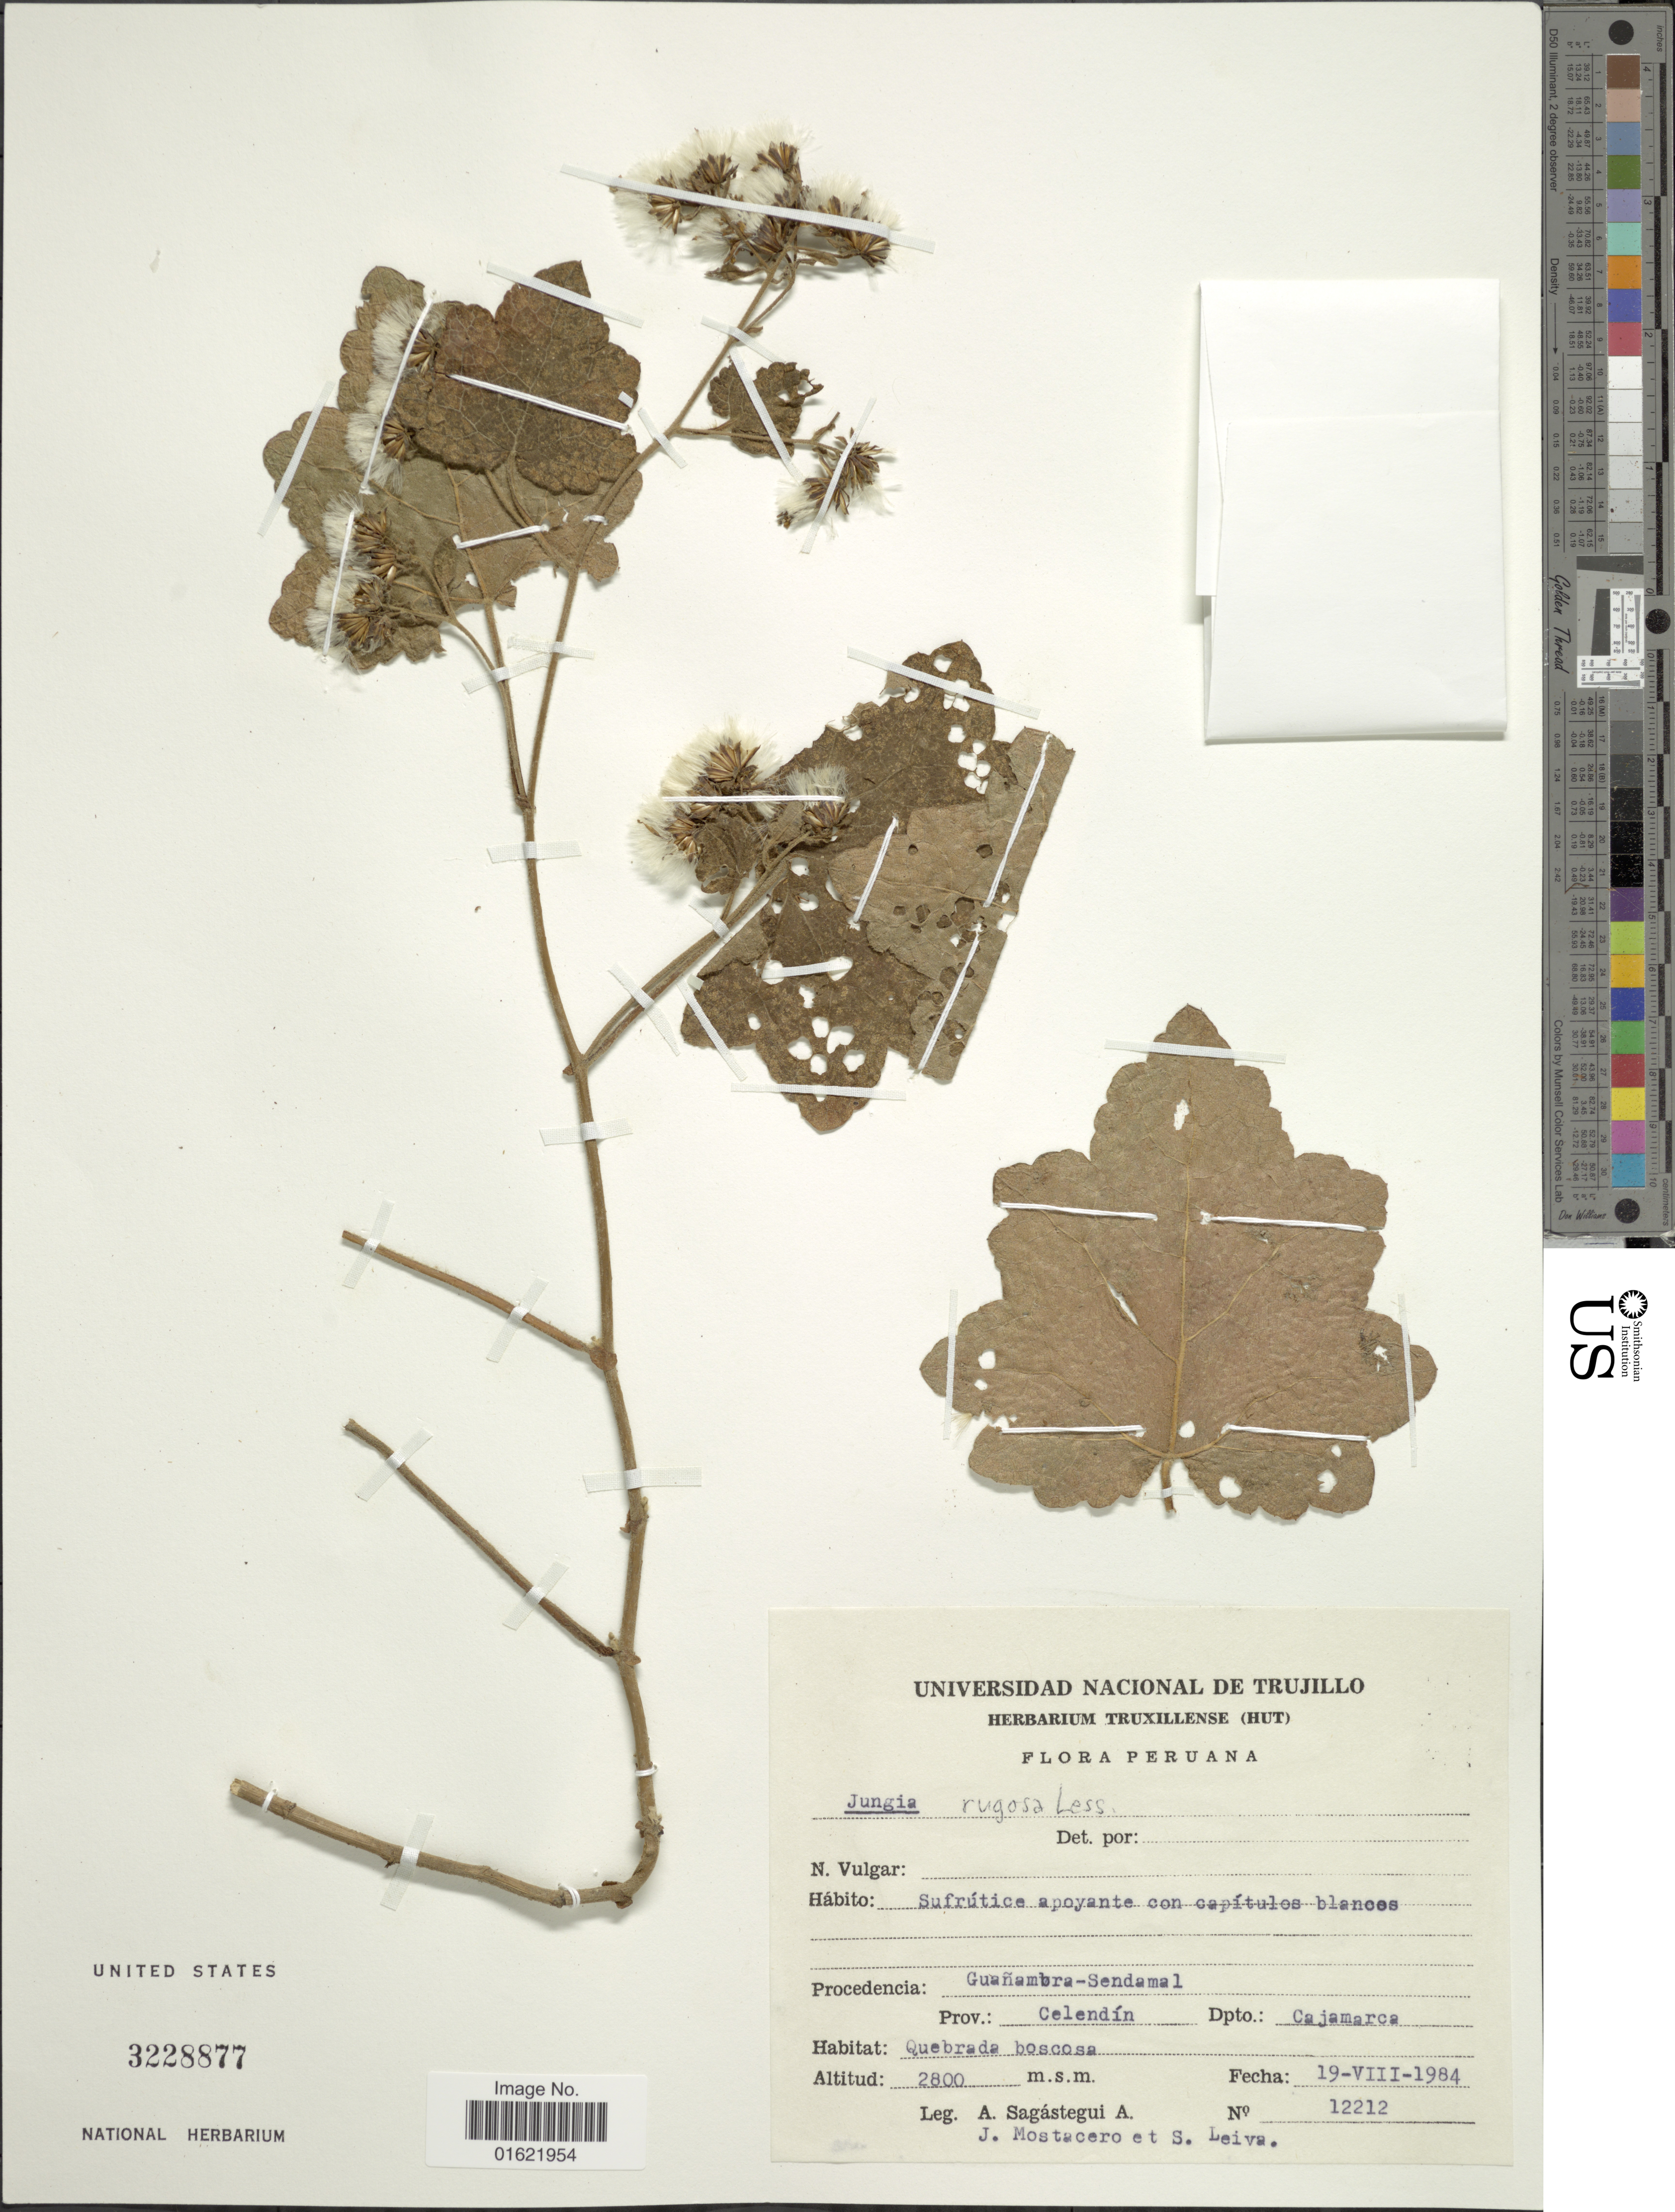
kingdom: Plantae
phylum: Tracheophyta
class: Magnoliopsida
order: Asterales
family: Asteraceae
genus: Jungia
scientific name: Jungia rugosa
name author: Less.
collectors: A. Sagástegui A., J. Mostacero & S. Leiva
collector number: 12212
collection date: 1984-08-19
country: Peru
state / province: Cajamarca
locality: Guanamvra - Sendamal. Prov. Celendin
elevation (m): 2800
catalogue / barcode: US 3228877